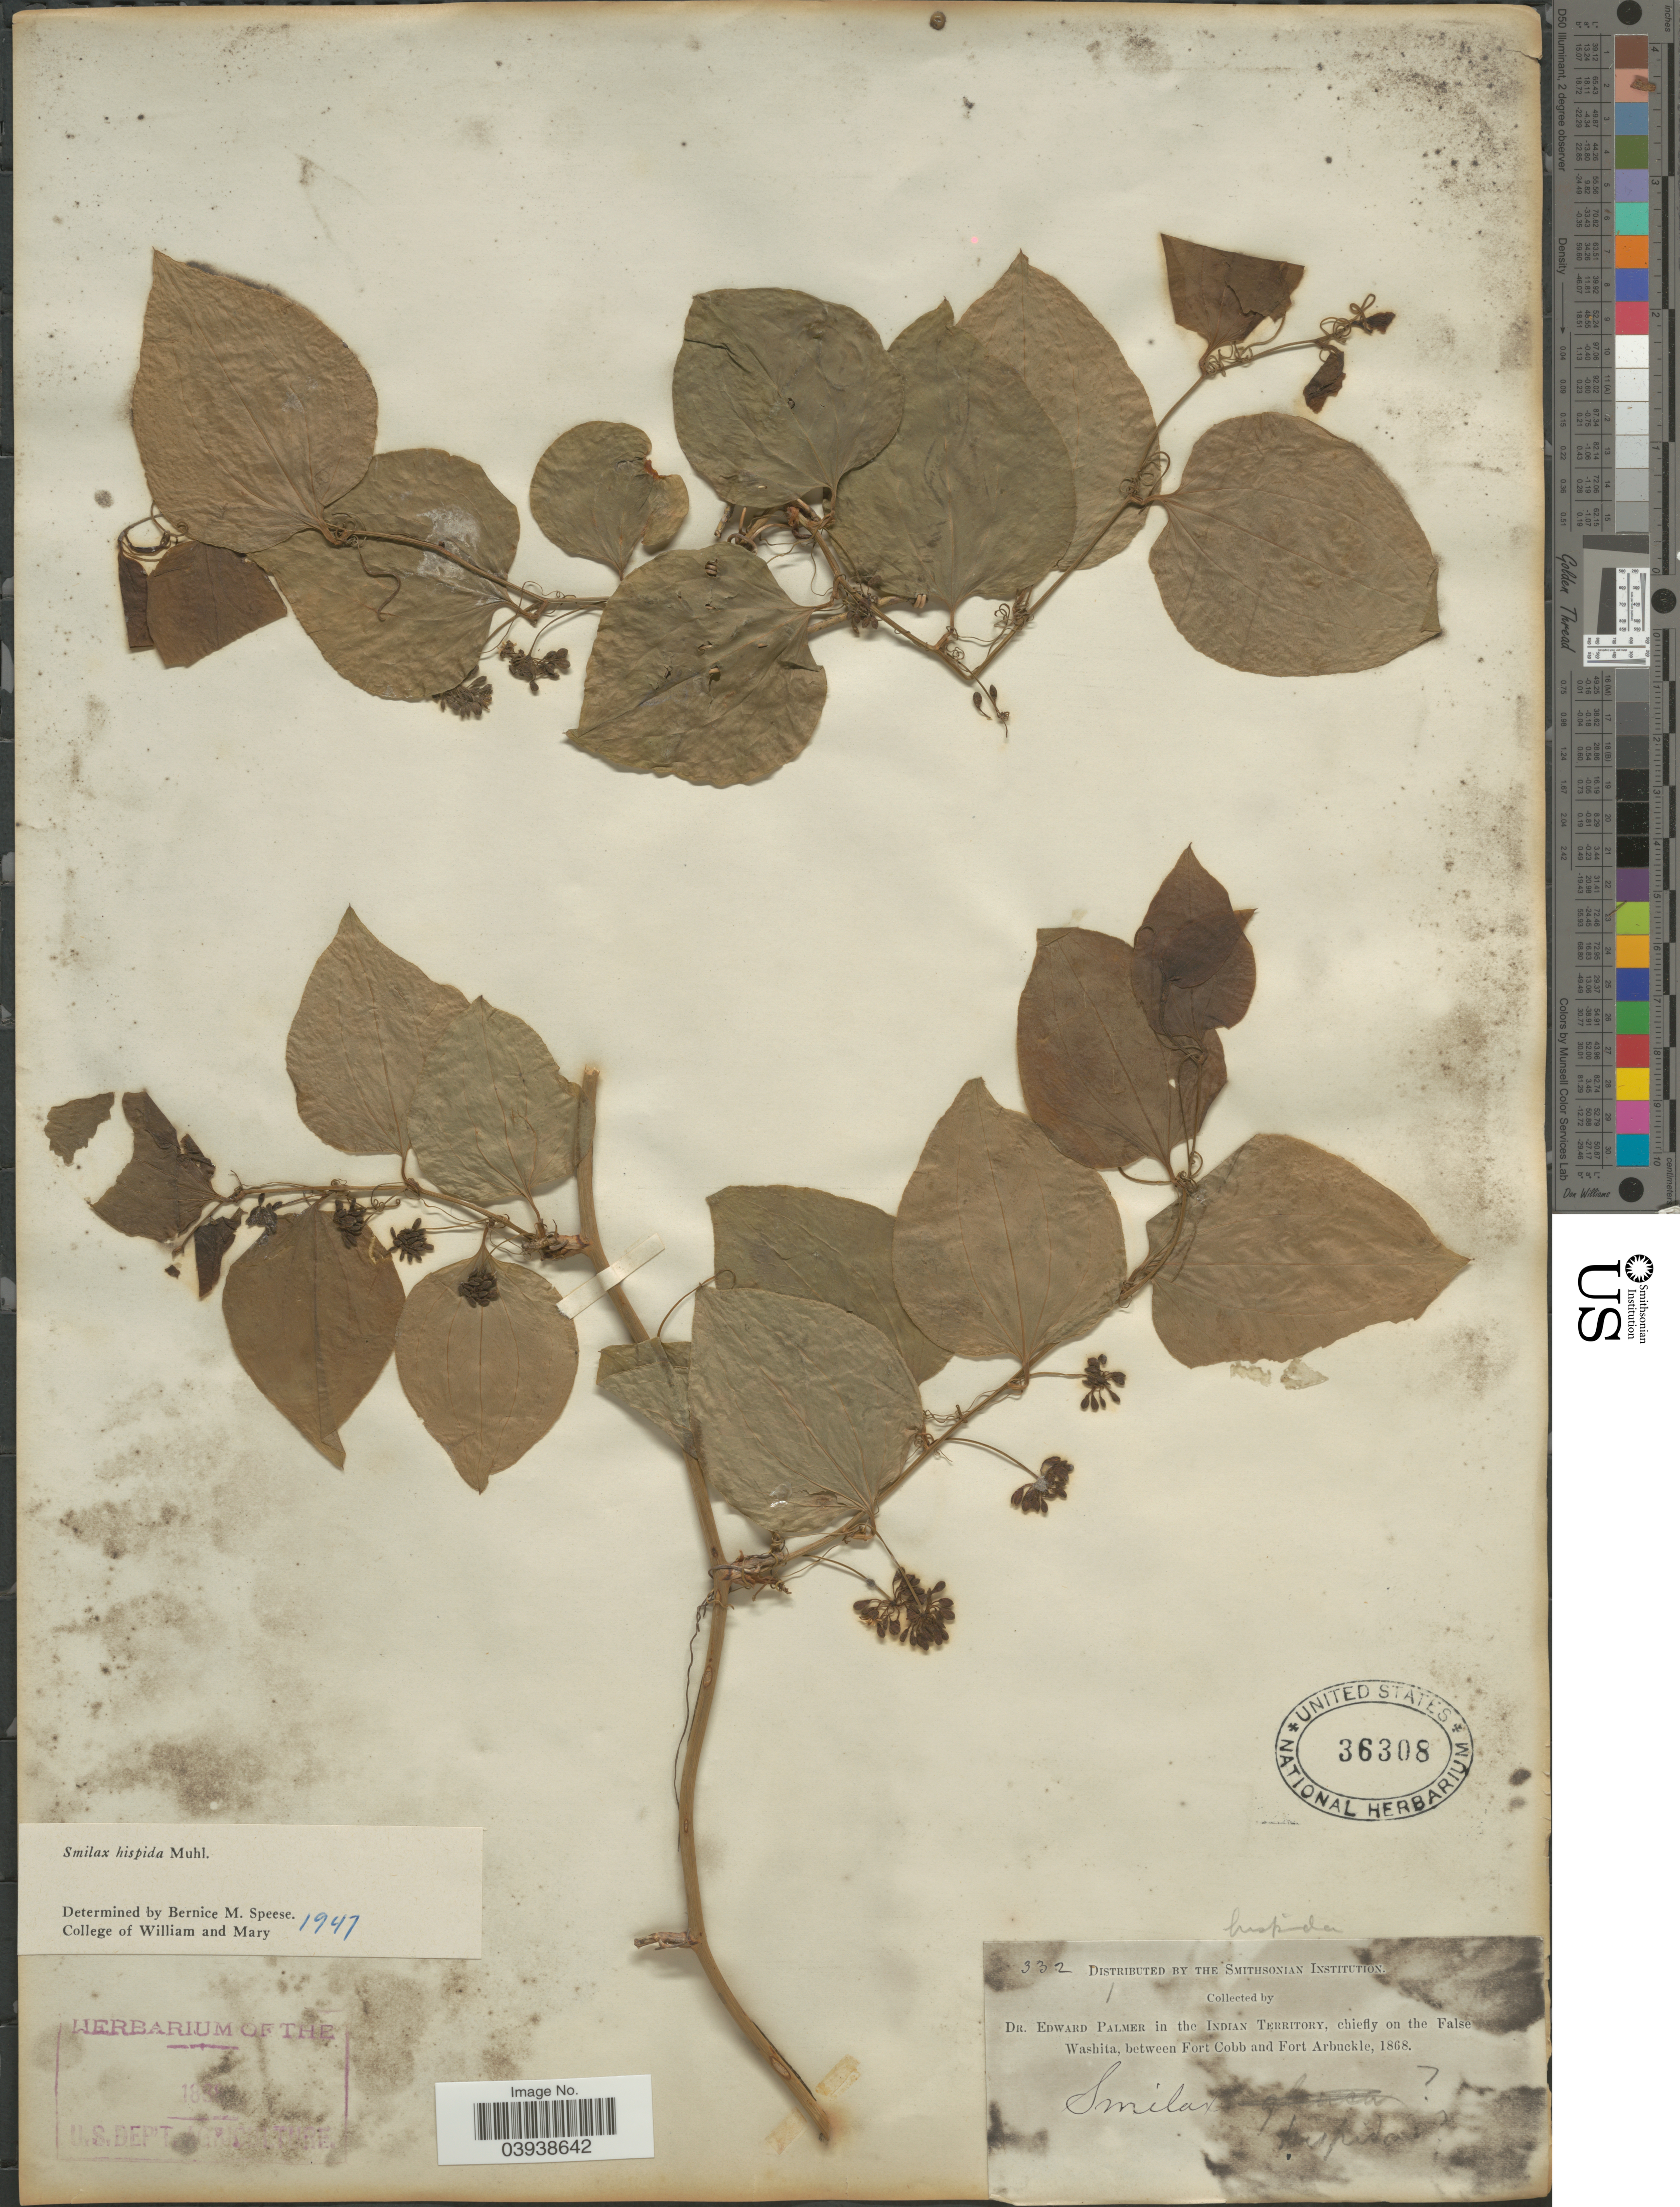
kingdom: Plantae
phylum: Tracheophyta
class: Liliopsida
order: Liliales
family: Smilacaceae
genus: Smilax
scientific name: Smilax hispida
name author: Raf.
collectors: E. Palmer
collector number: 332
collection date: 1868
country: United States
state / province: Oklahoma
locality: In the Indian Territory, chiefly on the False Washita, between Fort Cobb and Fort Arbuckle.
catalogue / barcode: US 36308